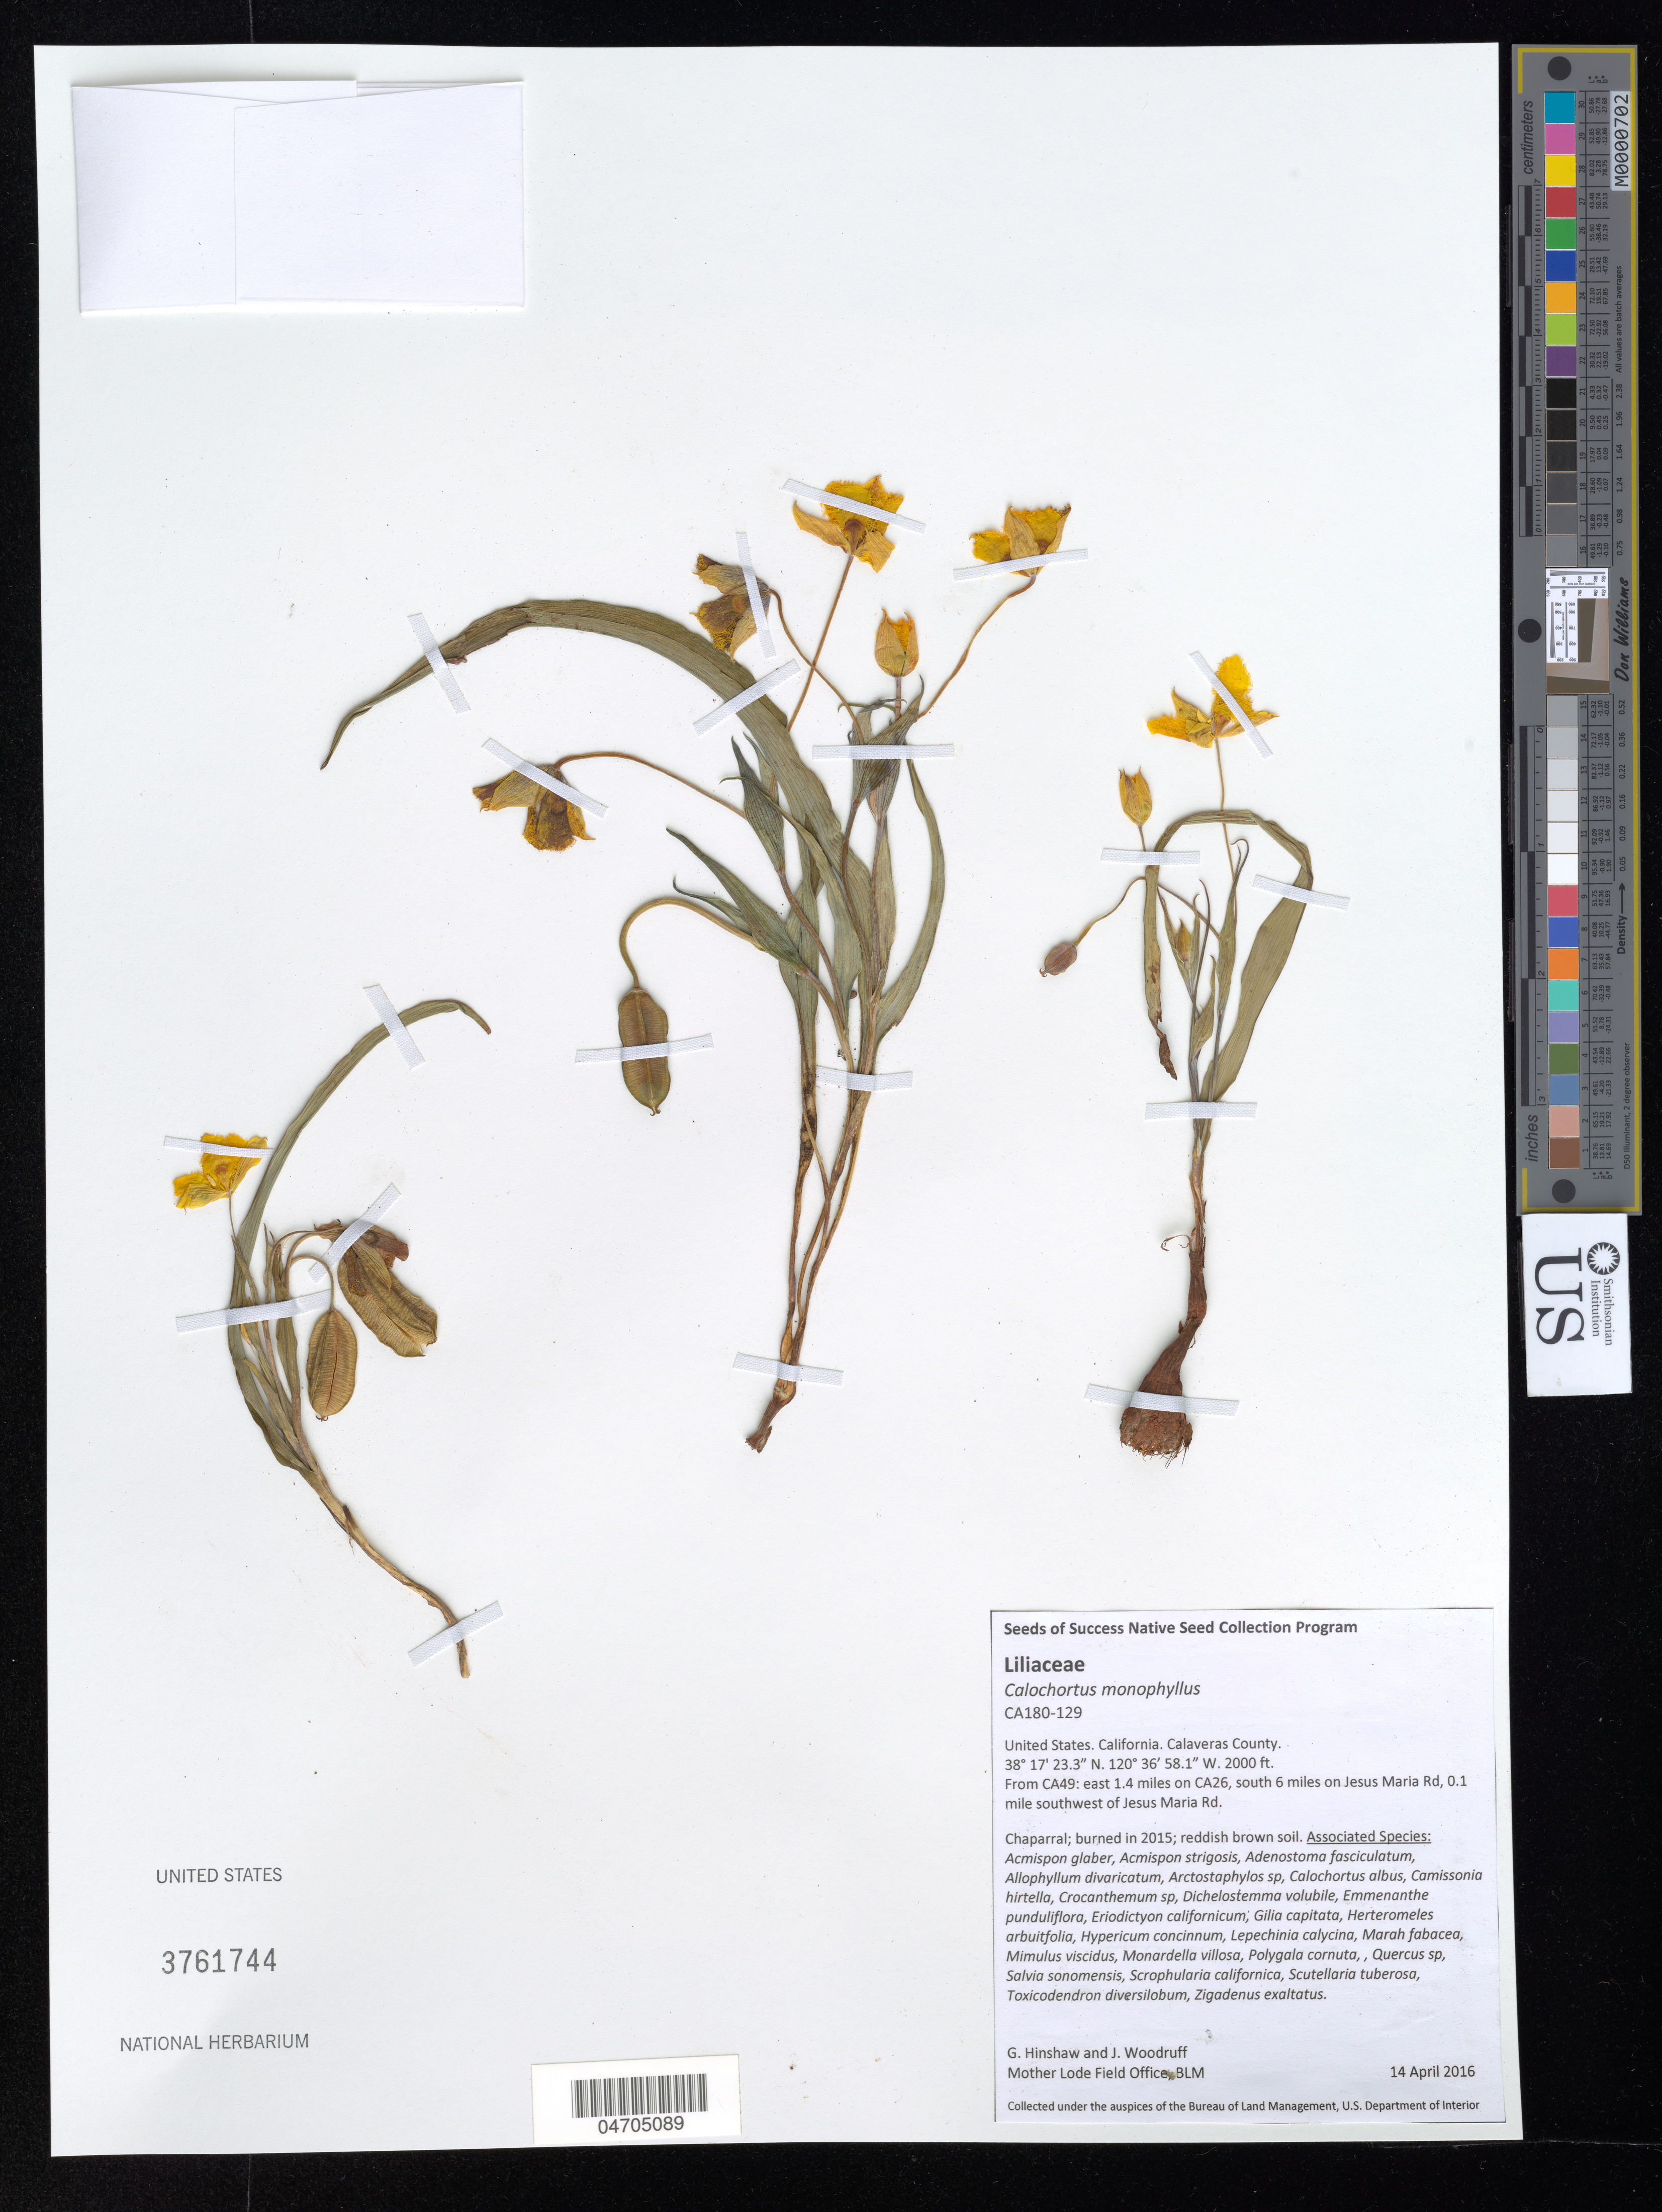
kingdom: Plantae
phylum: Tracheophyta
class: Liliopsida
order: Liliales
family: Liliaceae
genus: Calochortus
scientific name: Calochortus monophyllus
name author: (Lindl.) Lem.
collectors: G. Hinshaw & J. Woodruff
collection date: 2016-04-14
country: United States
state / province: California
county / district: Calaveras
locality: Calaveras County. From CA49: east 1.4 miles on CA26, south 6 miles on Jesus Maria Rd, 0.1 mile southwest of Jesus Maria Rd. Chaparral.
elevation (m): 610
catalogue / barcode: US 3761744